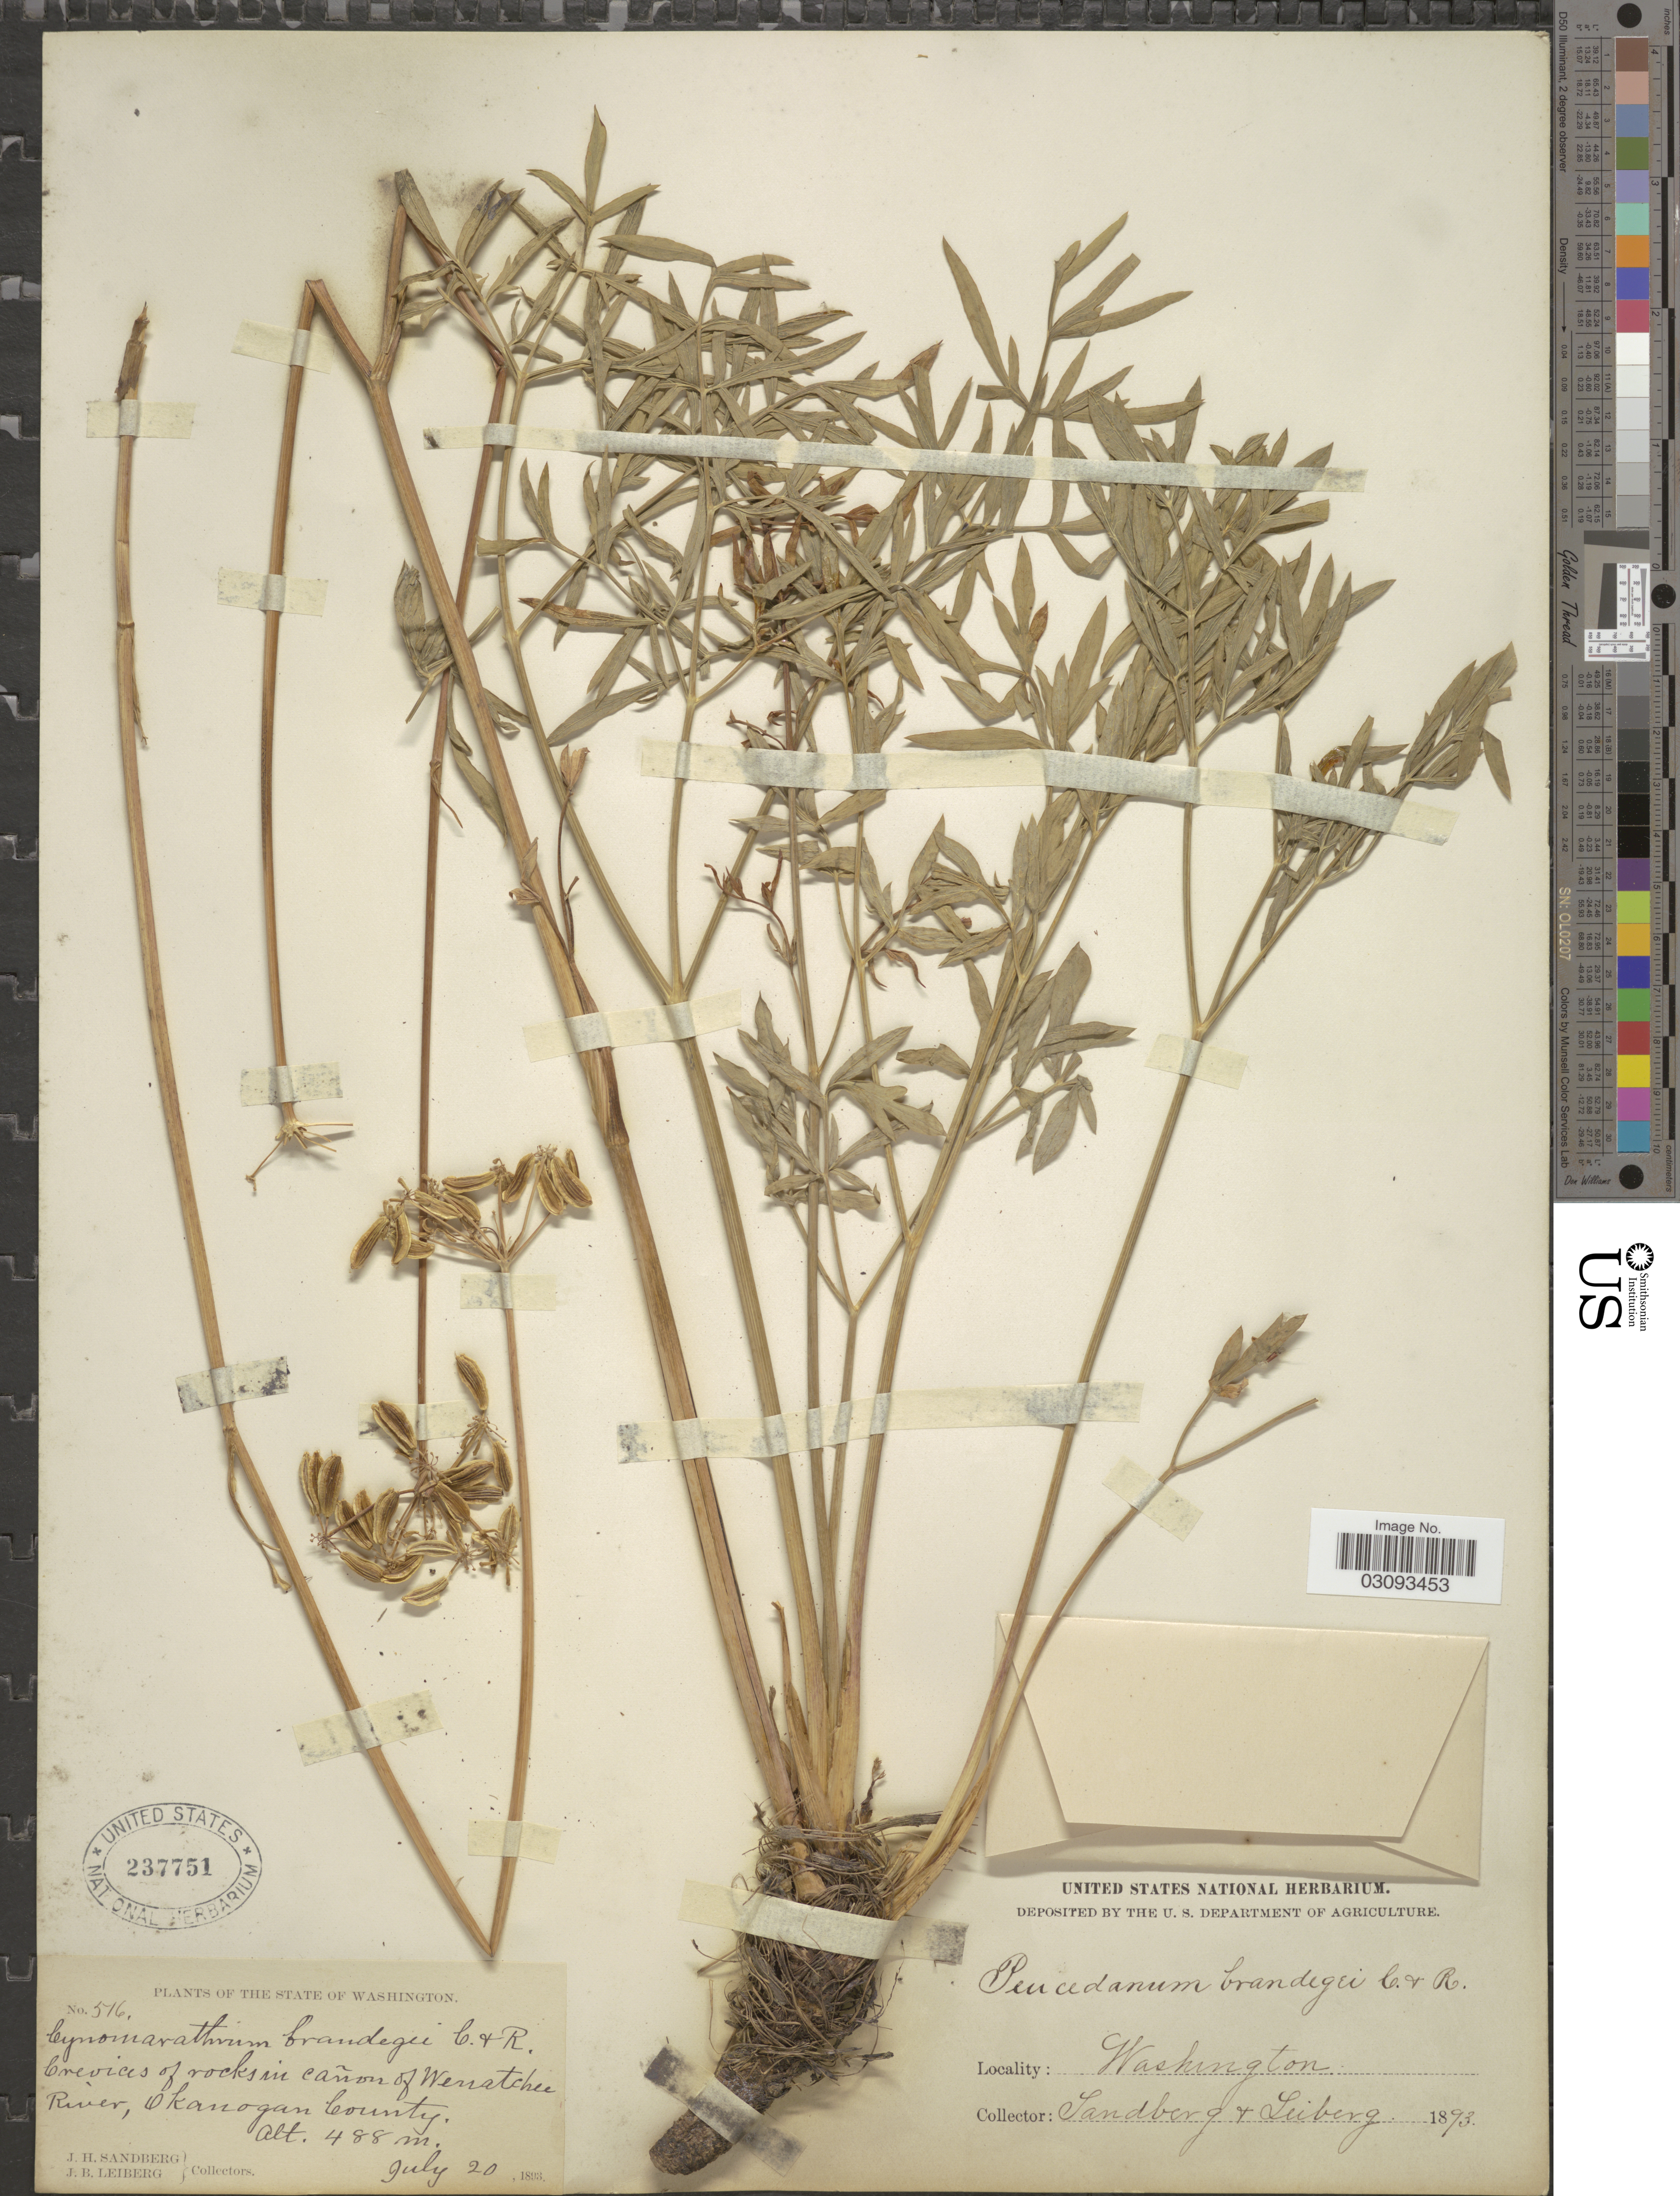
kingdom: Plantae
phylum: Tracheophyta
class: Magnoliopsida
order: Apiales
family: Apiaceae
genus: Lomatium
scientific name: Lomatium brandegeei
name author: (J.M. Coult. & Rose) J.F. Macbr.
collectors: J. H. Sandberg & J. B. Leiberg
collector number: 516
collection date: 1893-07-20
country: United States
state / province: Washington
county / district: Okanogan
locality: Crevices of rocks in cañon of Wenatchee River, Okanogan County.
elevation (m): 488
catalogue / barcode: US 237751